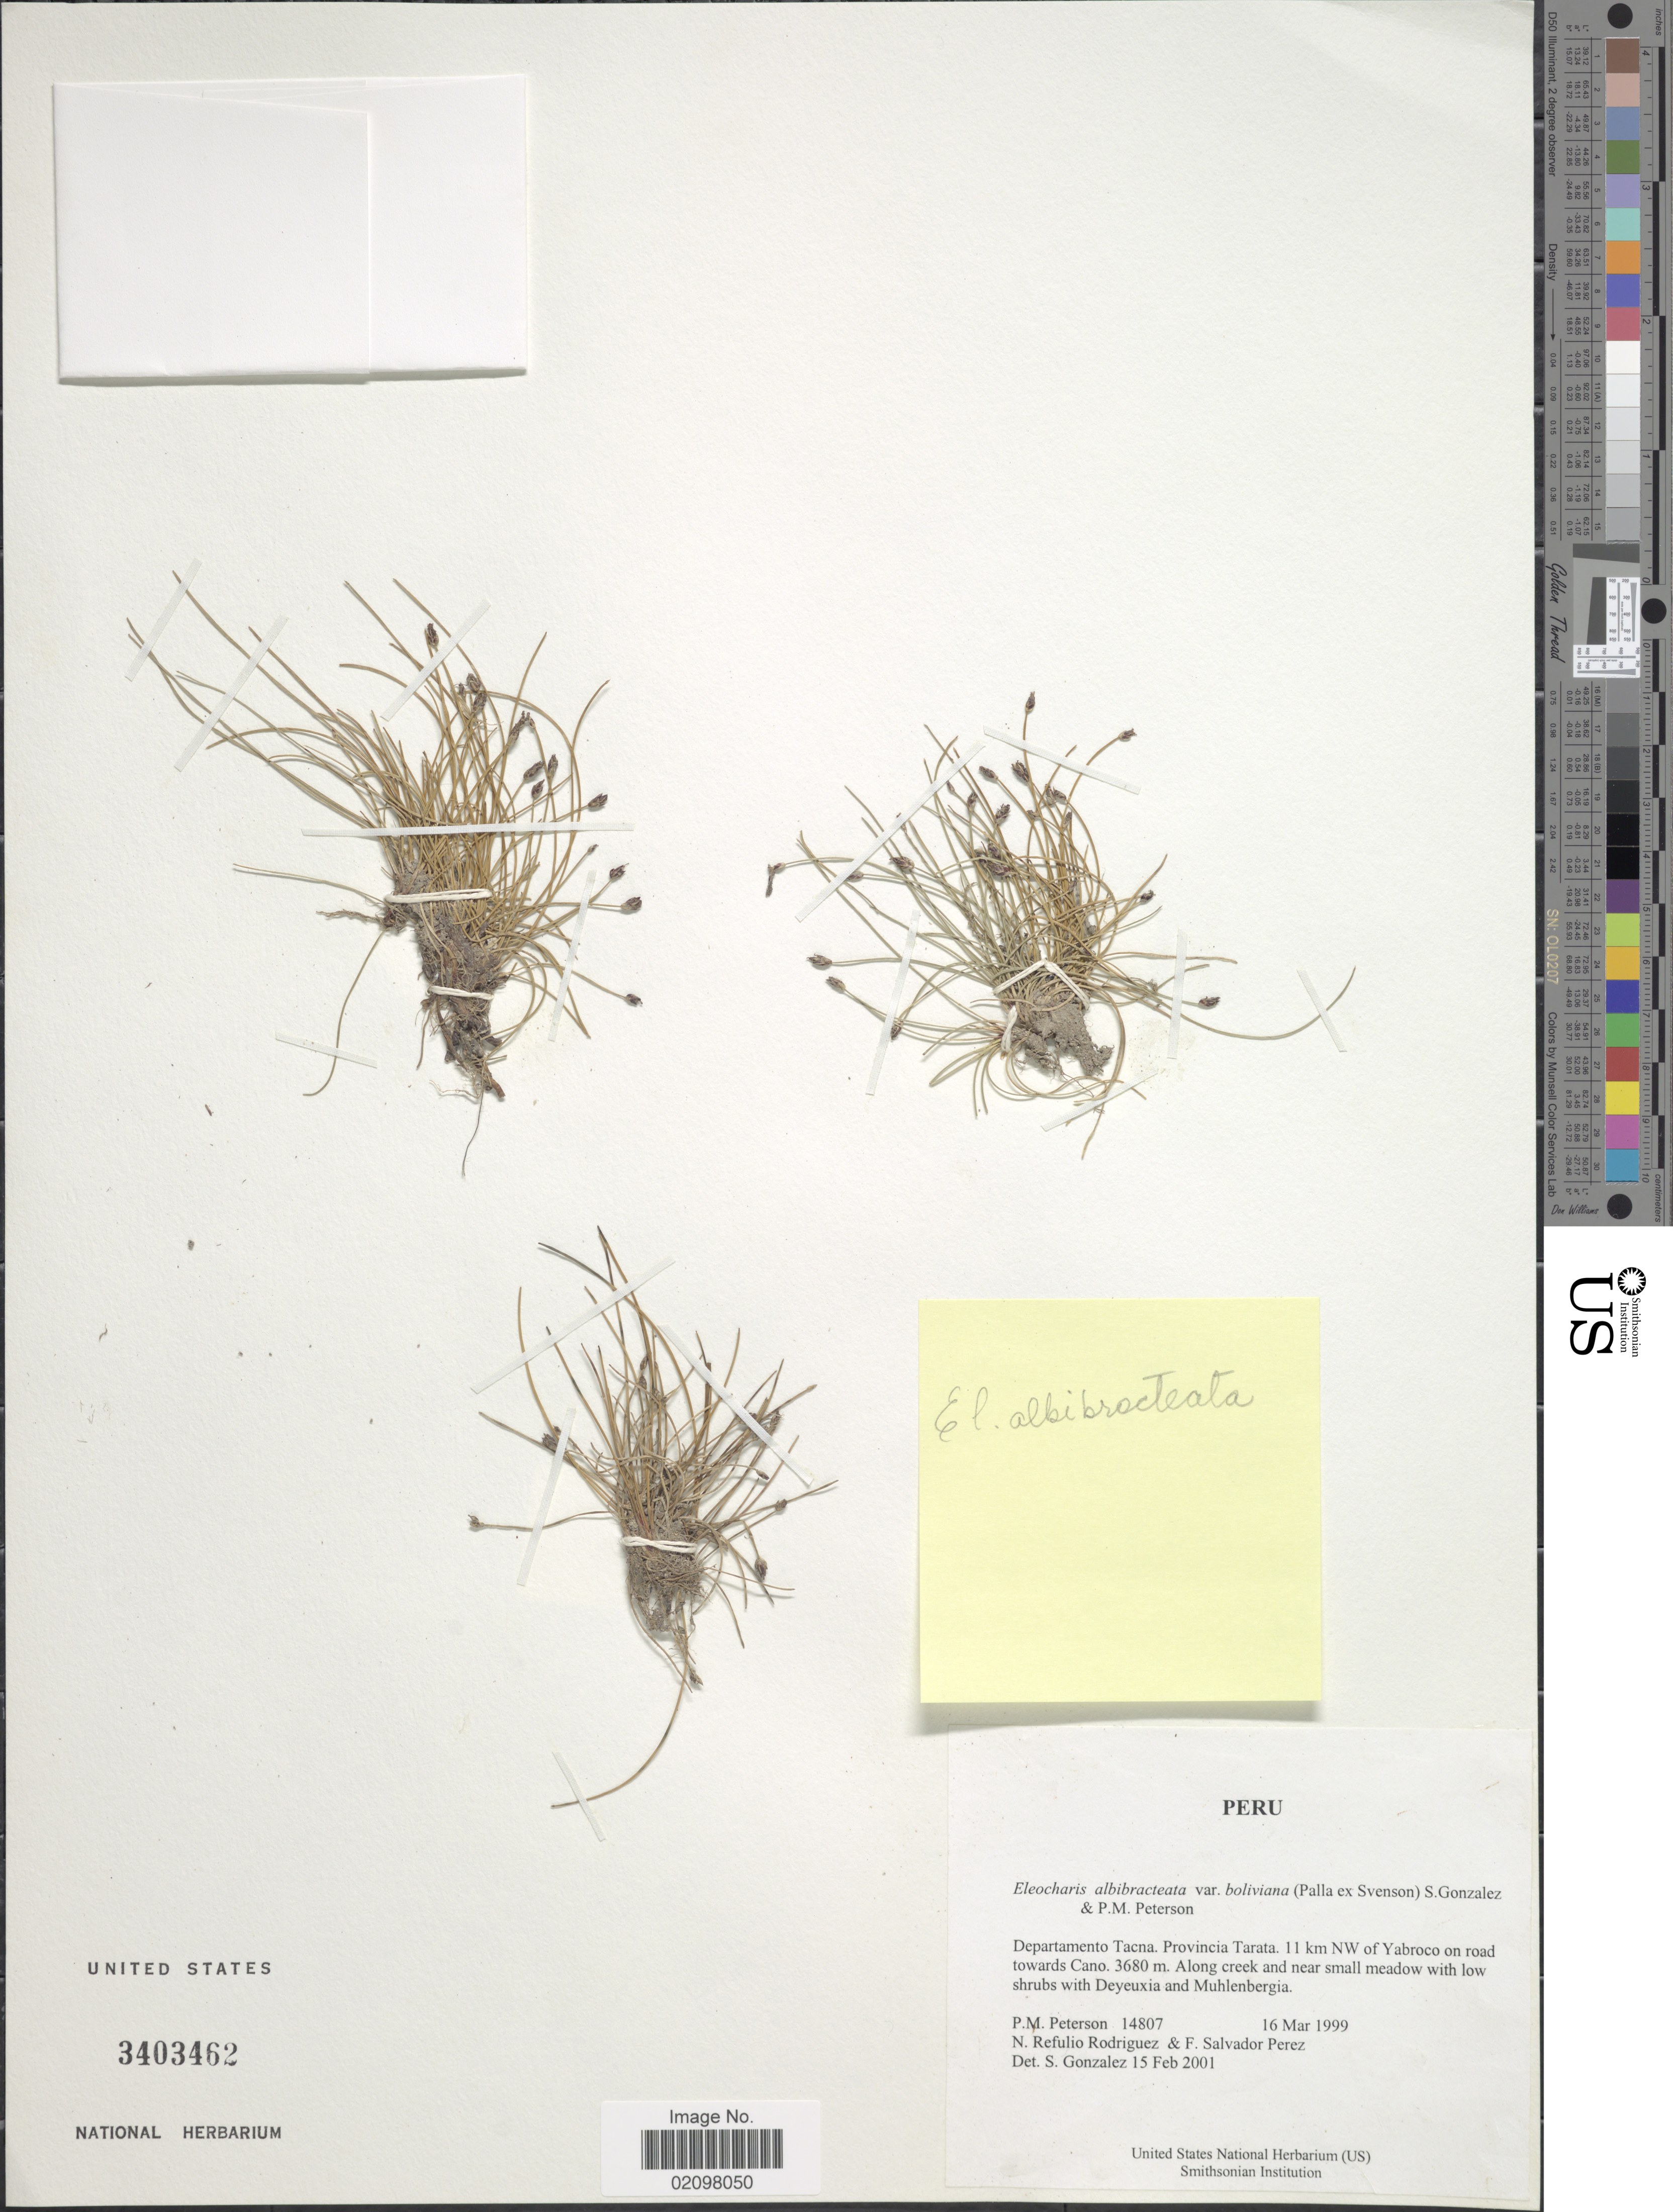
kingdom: Plantae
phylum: Tracheophyta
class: Liliopsida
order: Poales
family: Cyperaceae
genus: Eleocharis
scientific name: Eleocharis albibracteata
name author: Nees & Meyen ex Kunth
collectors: P. M. Peterson, N. Refulio-Rodríguez & F. Salvador Perez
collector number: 14807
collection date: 1999-03-16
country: Peru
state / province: Tacna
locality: Province Tarata. 11 km NW of Yabroco on road towards Cano. Along creek and near small meadow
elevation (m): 3680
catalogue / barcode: US 3403462